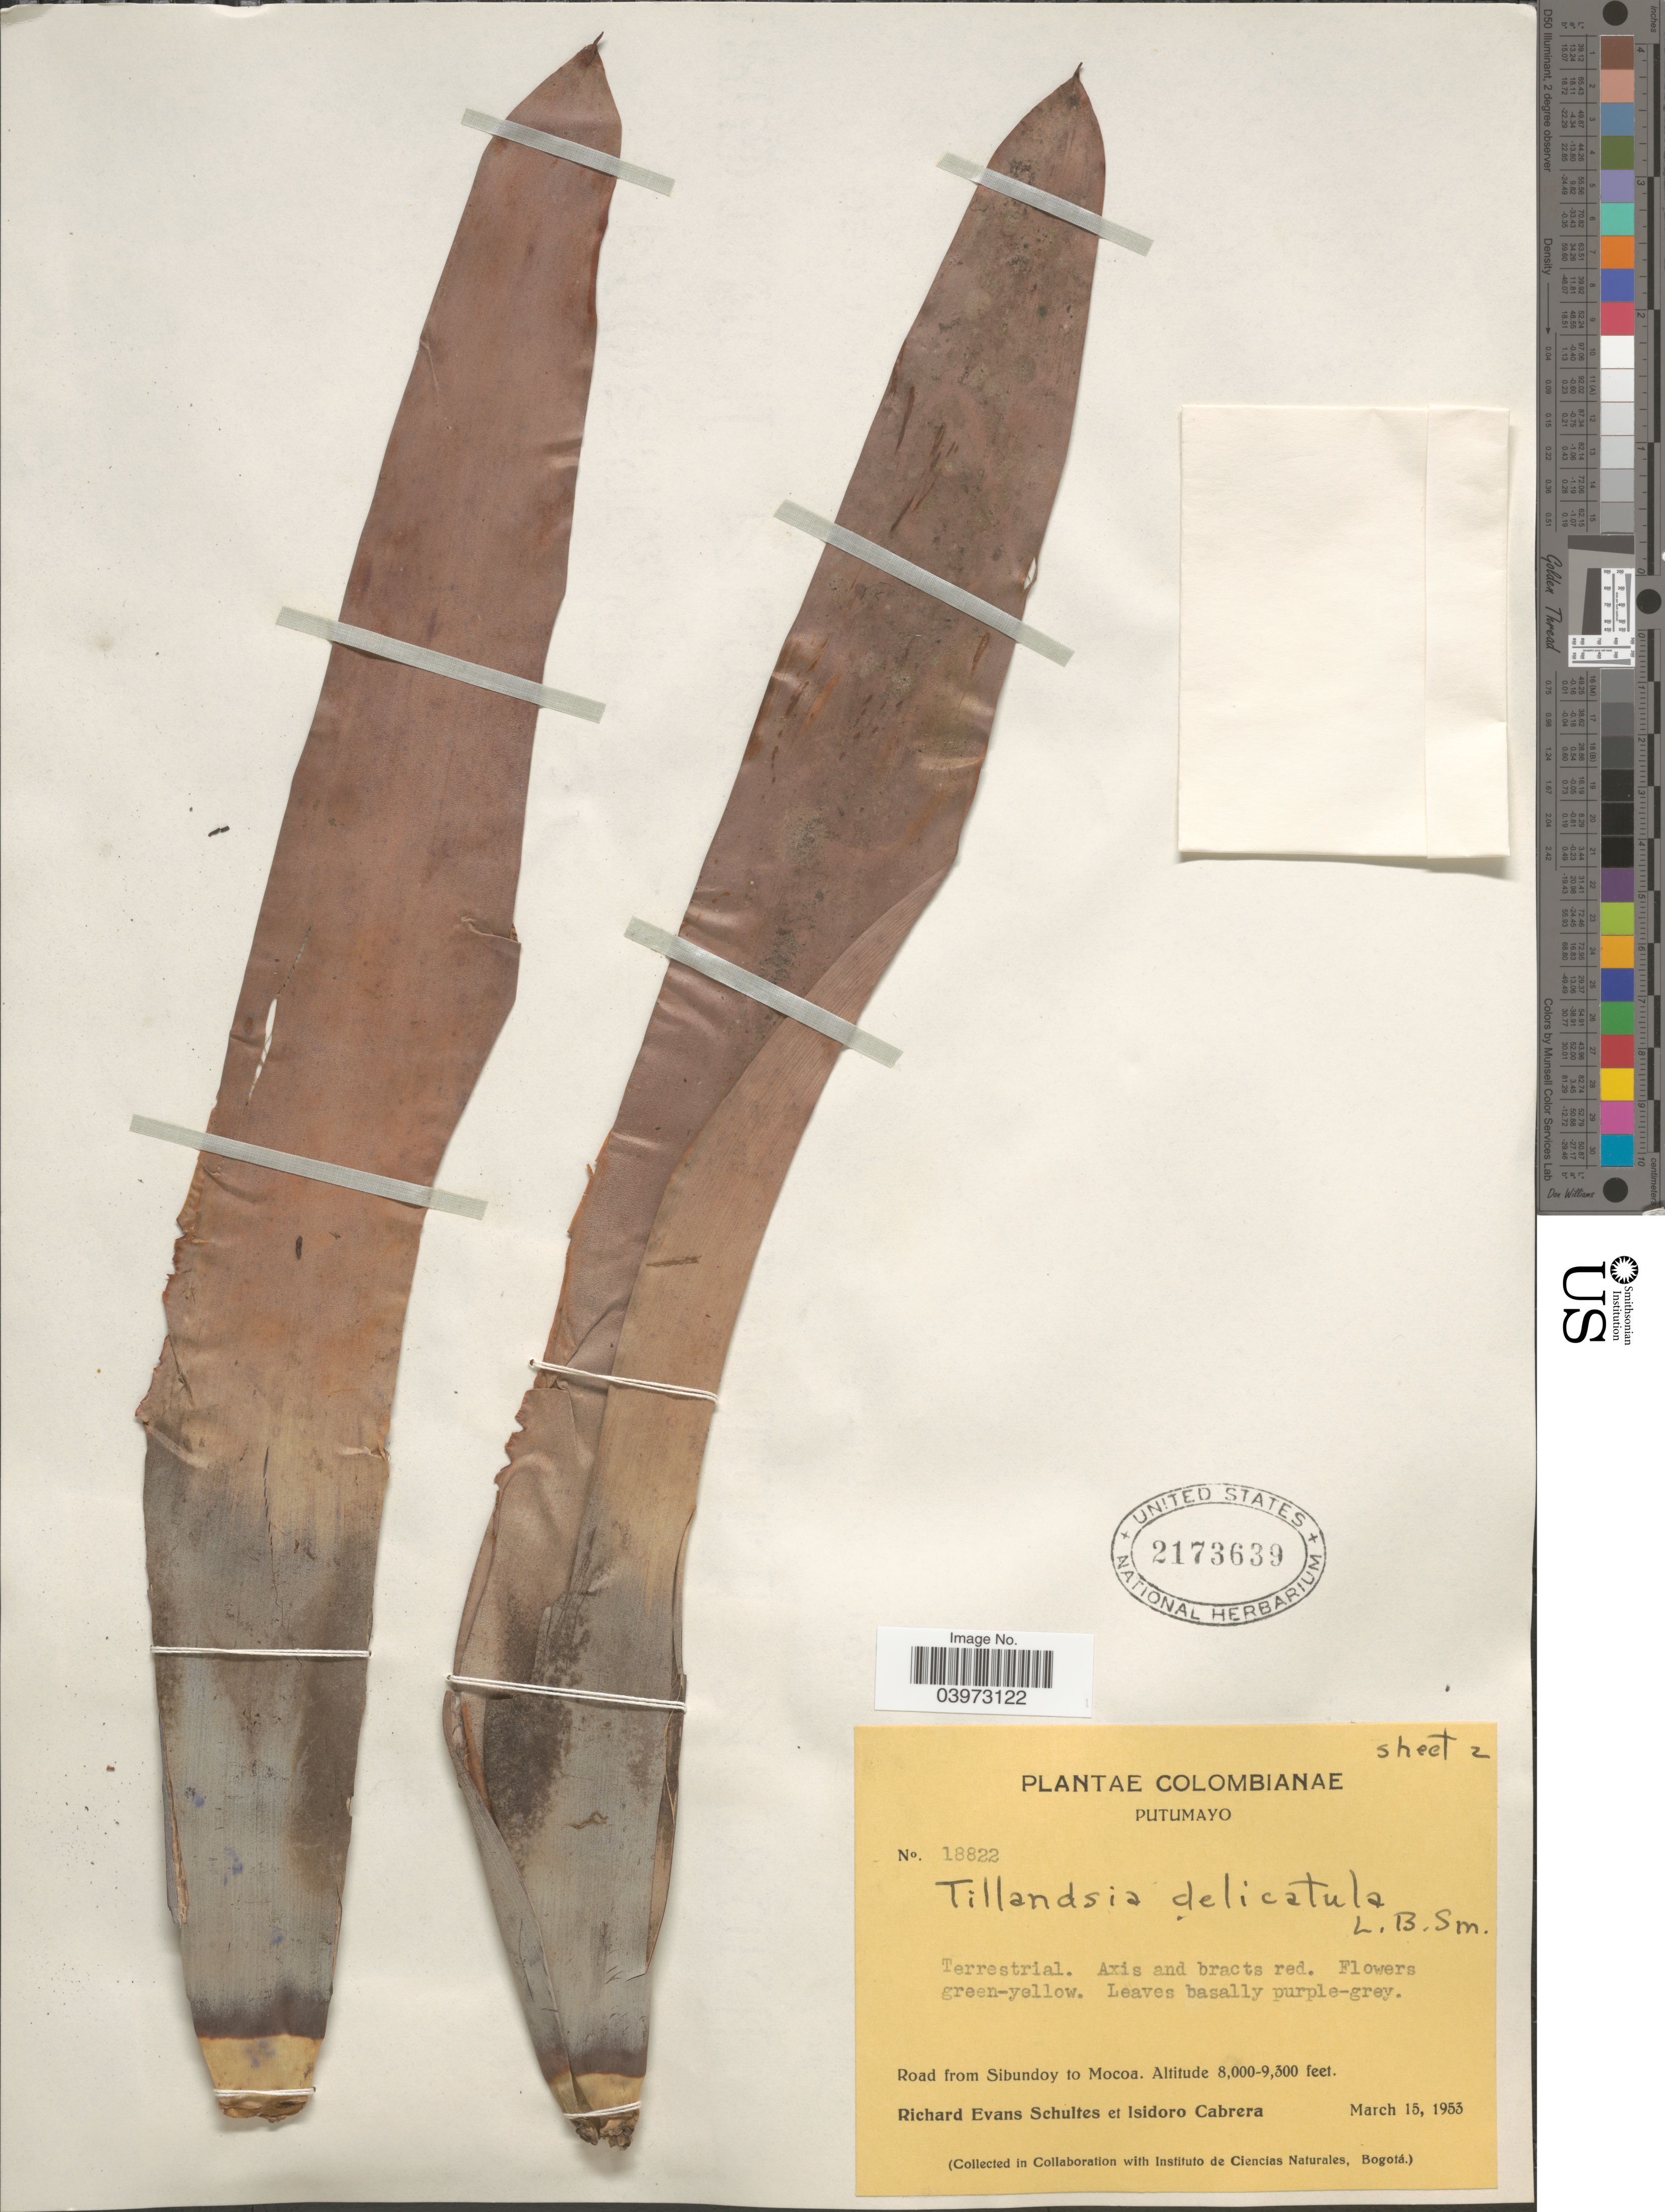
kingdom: Plantae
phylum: Tracheophyta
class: Liliopsida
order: Poales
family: Bromeliaceae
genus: Tillandsia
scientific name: Tillandsia delicatula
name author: L.B. Sm.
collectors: R. E. Schultes & I. Cabrera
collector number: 18822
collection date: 1953-03-15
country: Colombia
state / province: Putumayo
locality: Colombianae. Road from Sibundoy to Mocoa.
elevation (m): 2438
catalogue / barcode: US 2173639